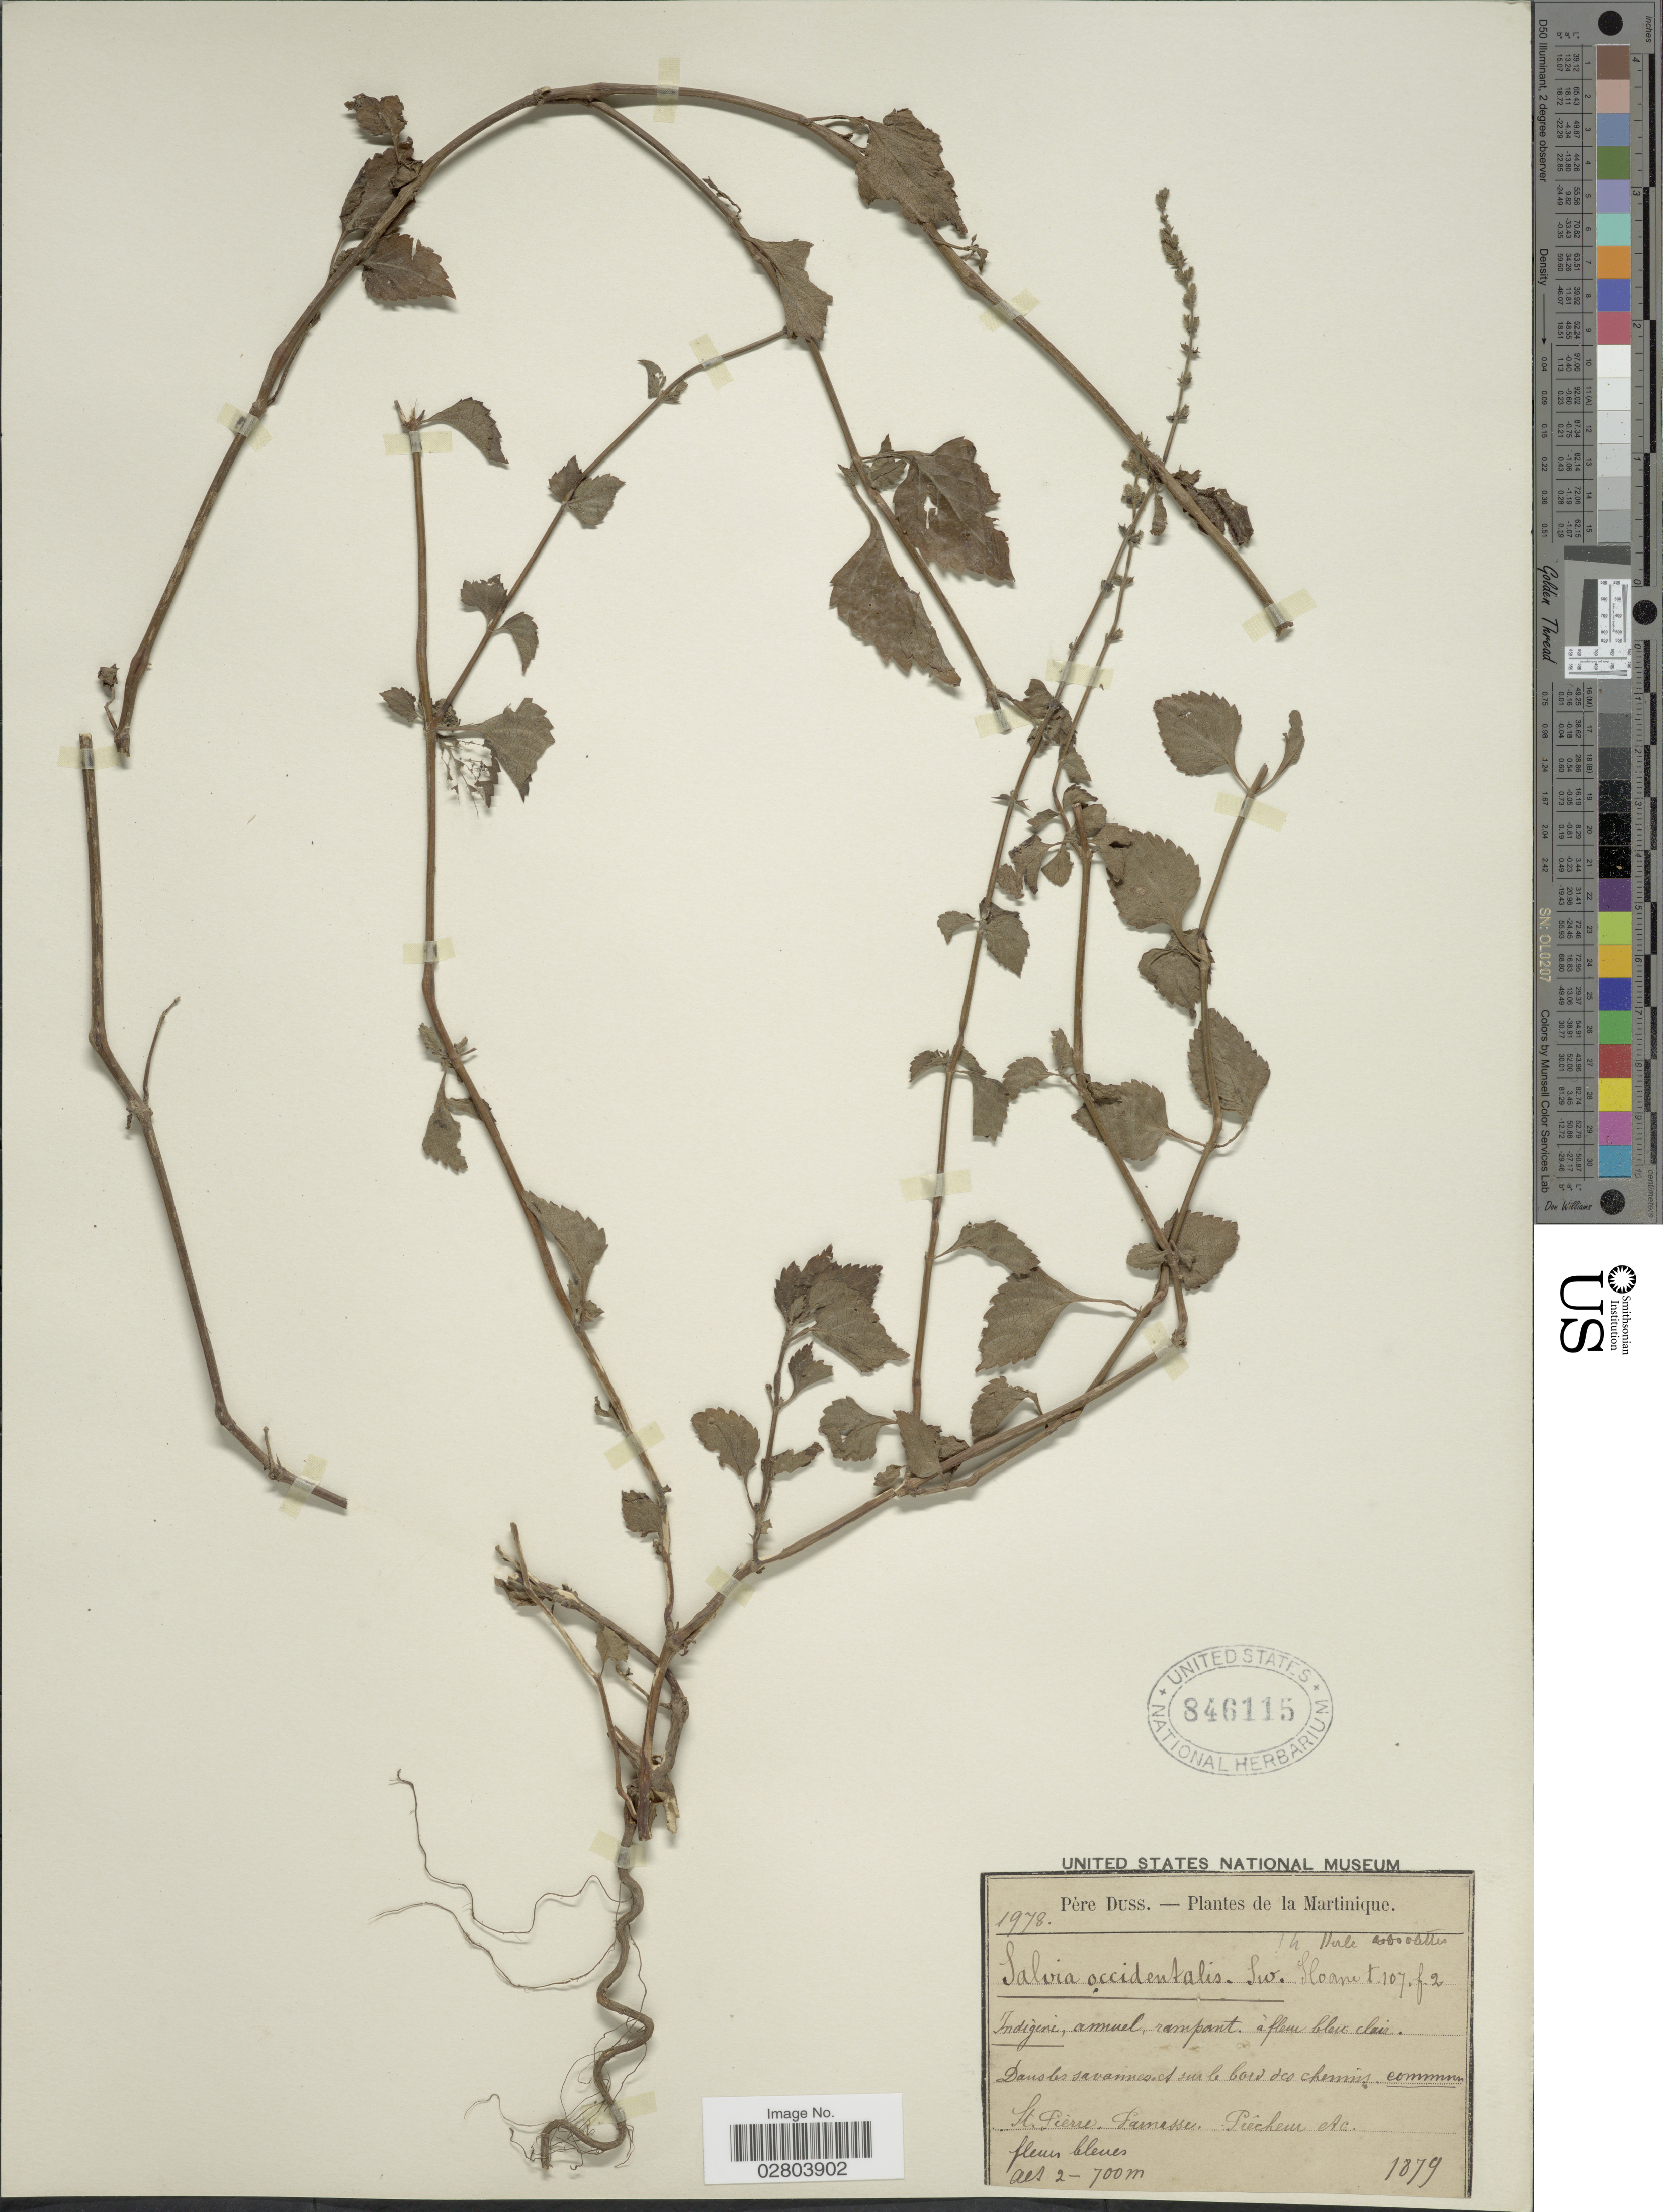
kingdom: Plantae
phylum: Tracheophyta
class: Magnoliopsida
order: Lamiales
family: Lamiaceae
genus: Salvia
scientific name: Salvia occidentalis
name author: Sw.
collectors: Père Duss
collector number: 1978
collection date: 1879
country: Martinique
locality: St. Pierre, Pamesse. Pêcheur etc.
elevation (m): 200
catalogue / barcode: US 846115